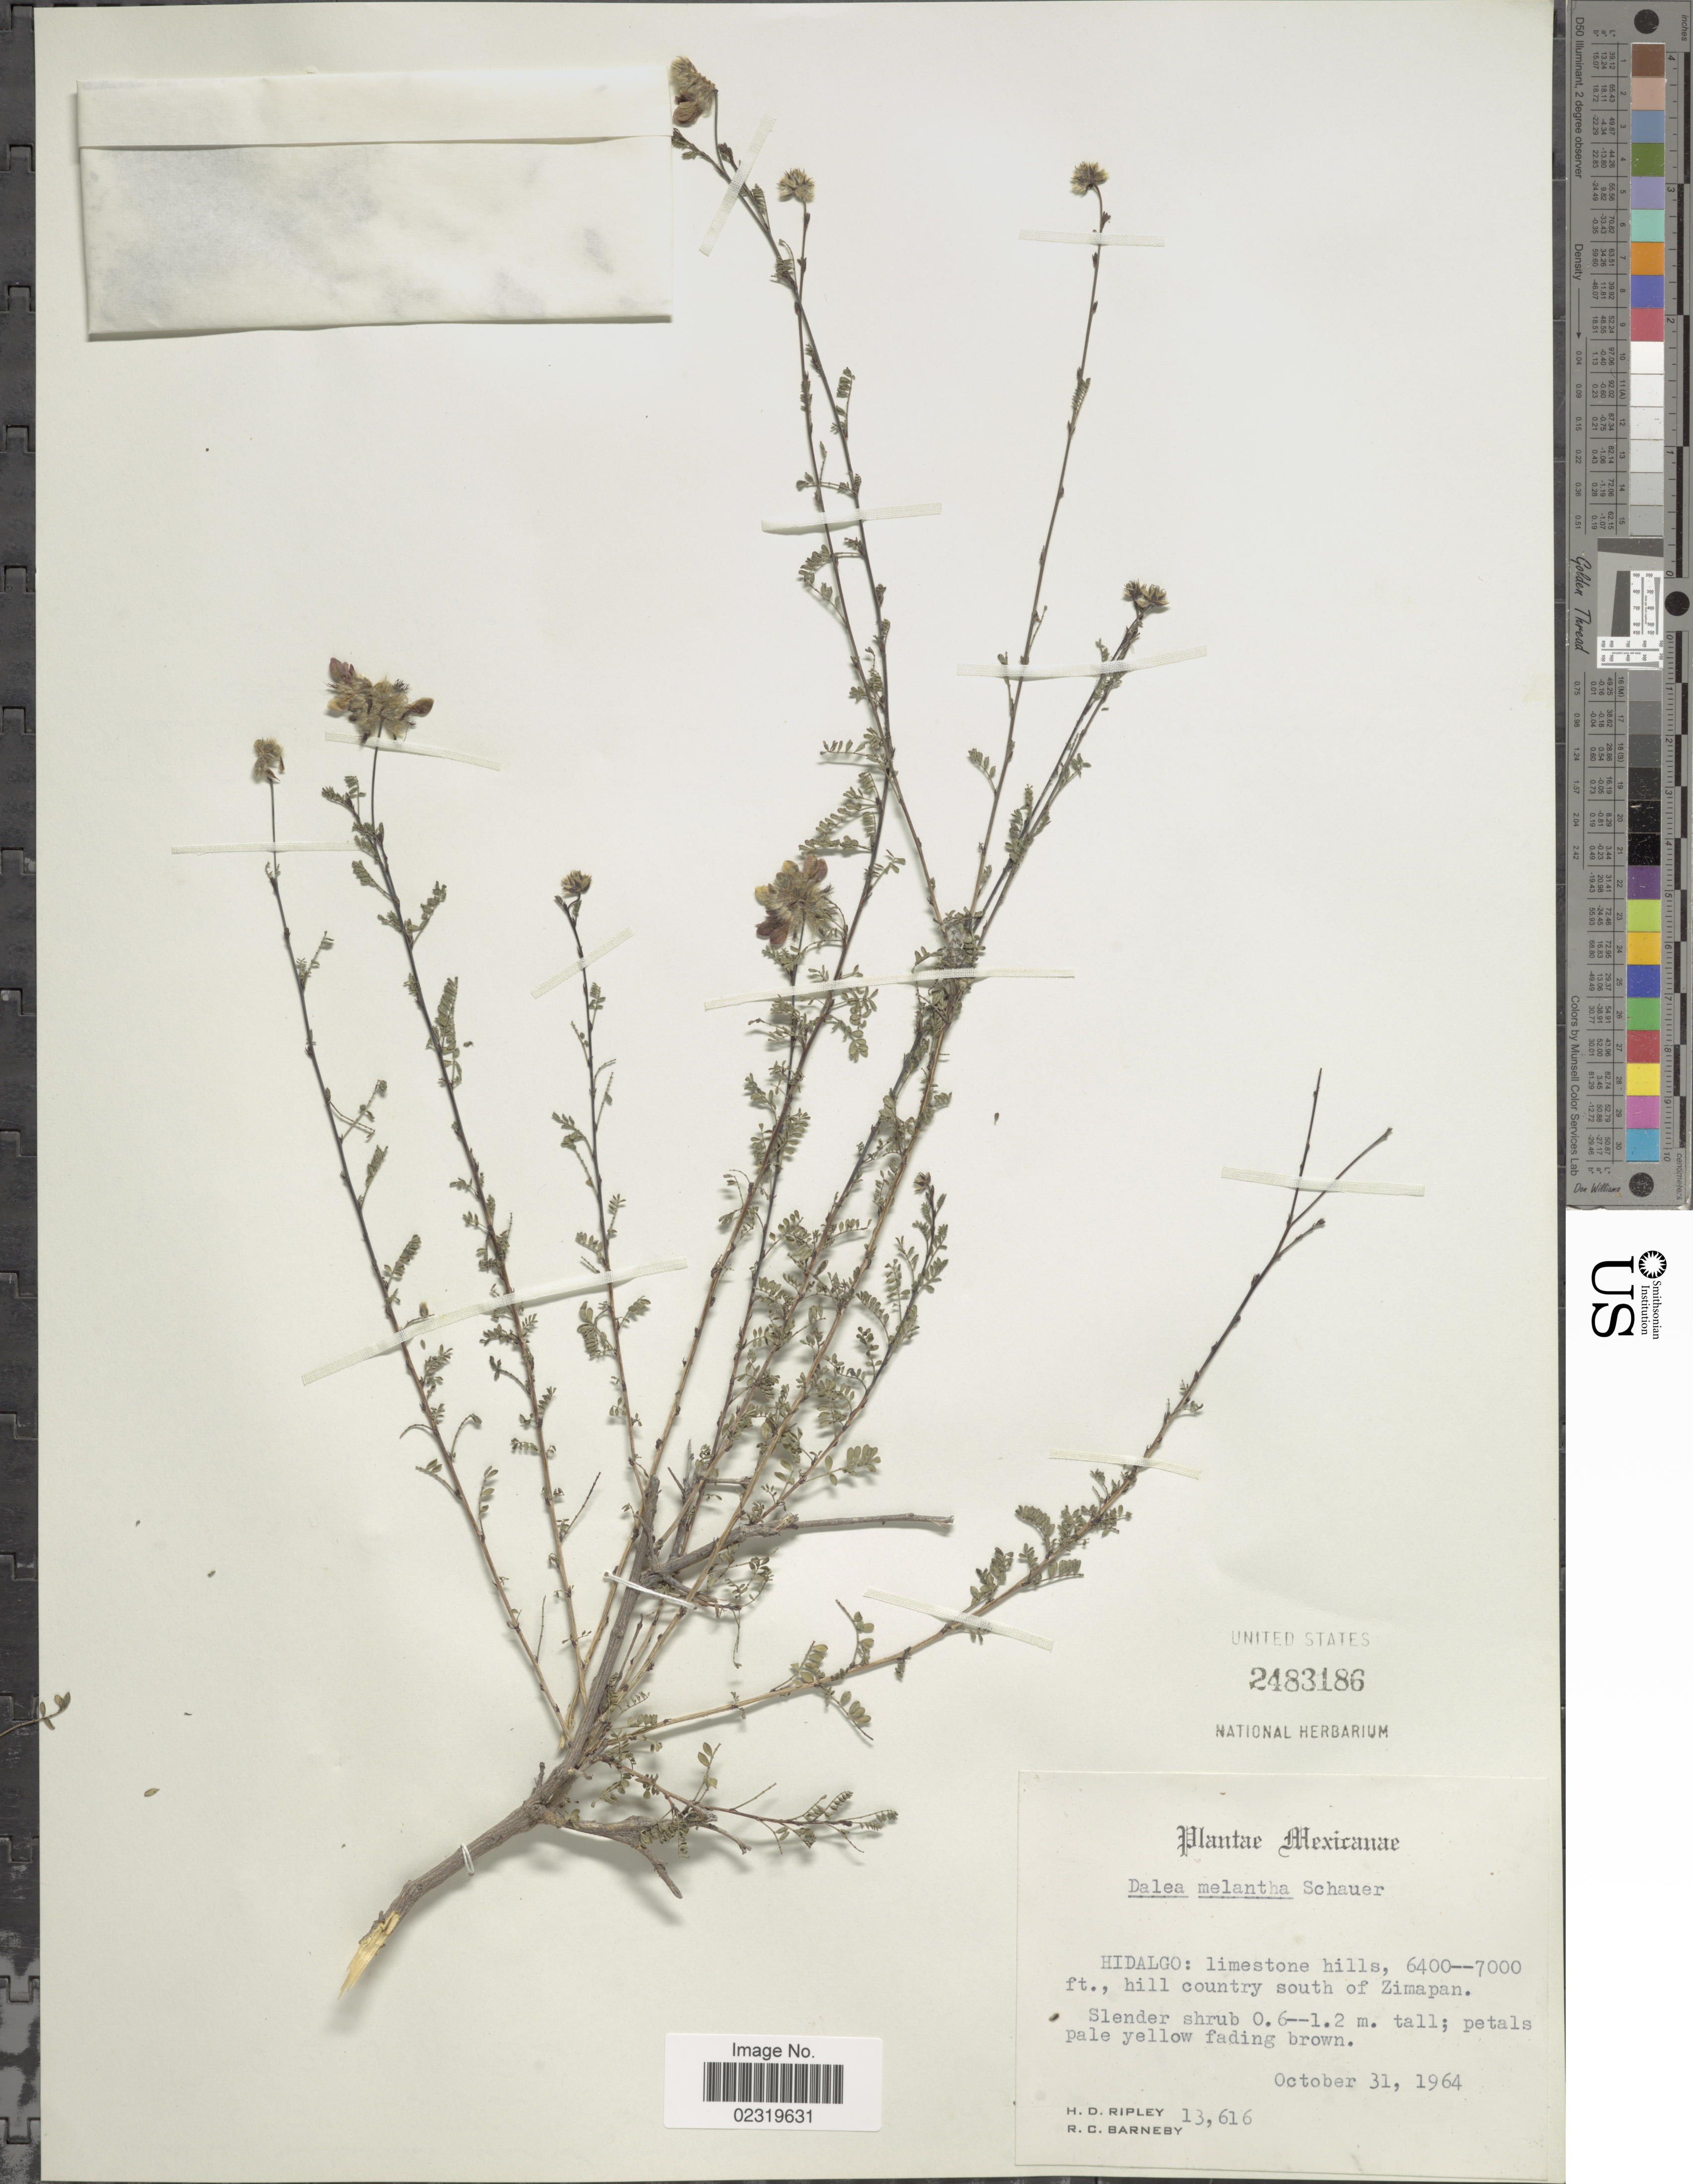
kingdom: Plantae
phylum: Tracheophyta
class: Magnoliopsida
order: Fabales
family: Fabaceae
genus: Dalea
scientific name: Dalea melantha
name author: S. Schauer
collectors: H. Ripley & R. C. Barneby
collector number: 13616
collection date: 1964-10-31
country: Mexico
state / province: Hidalgo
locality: South of Zimapan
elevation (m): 1951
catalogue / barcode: US 2483186